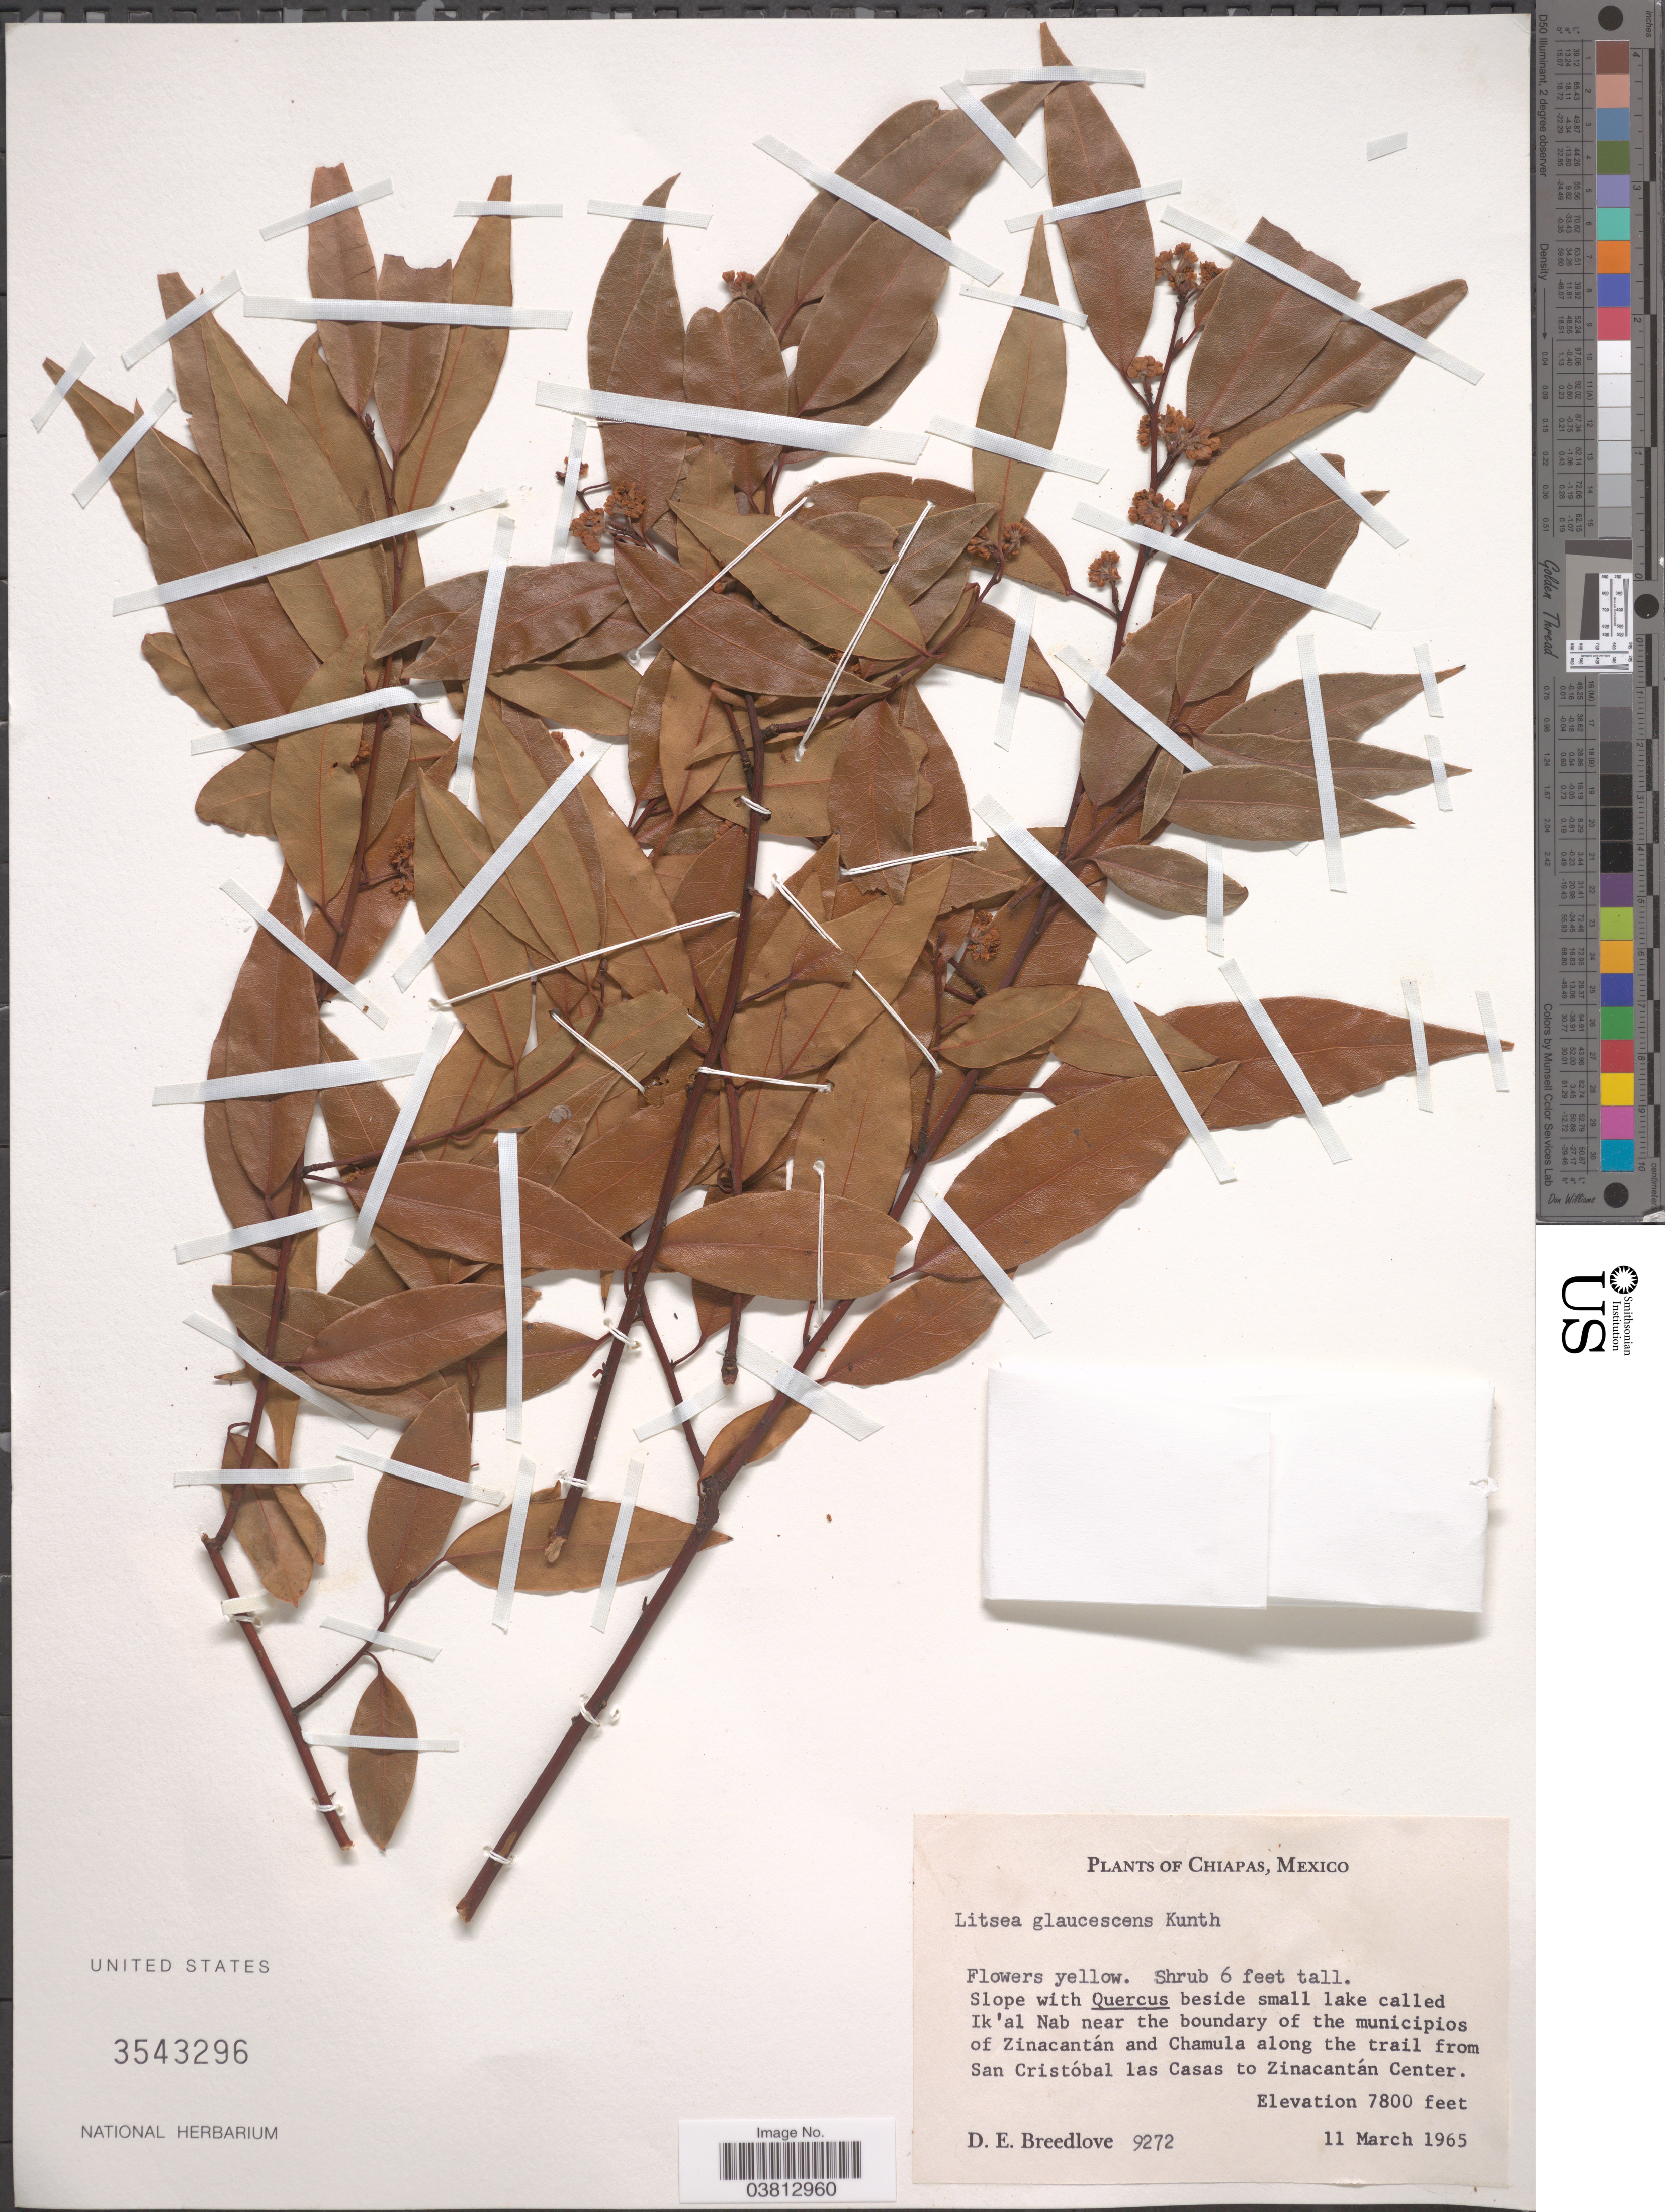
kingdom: Plantae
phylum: Tracheophyta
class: Magnoliopsida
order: Laurales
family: Lauraceae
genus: Litsea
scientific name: Litsea glaucescens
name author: Kunth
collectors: D. E. Breedlove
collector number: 9272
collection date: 1965-03-11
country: Mexico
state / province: Chiapas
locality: Slope with Quercus beside small lake called Ik'al Nab near the boundary of the municipios of Zinacantán and Chamula along the trail from San Cristóbal las Casas to Zinacantán Center.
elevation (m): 2377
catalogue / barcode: US 3543296